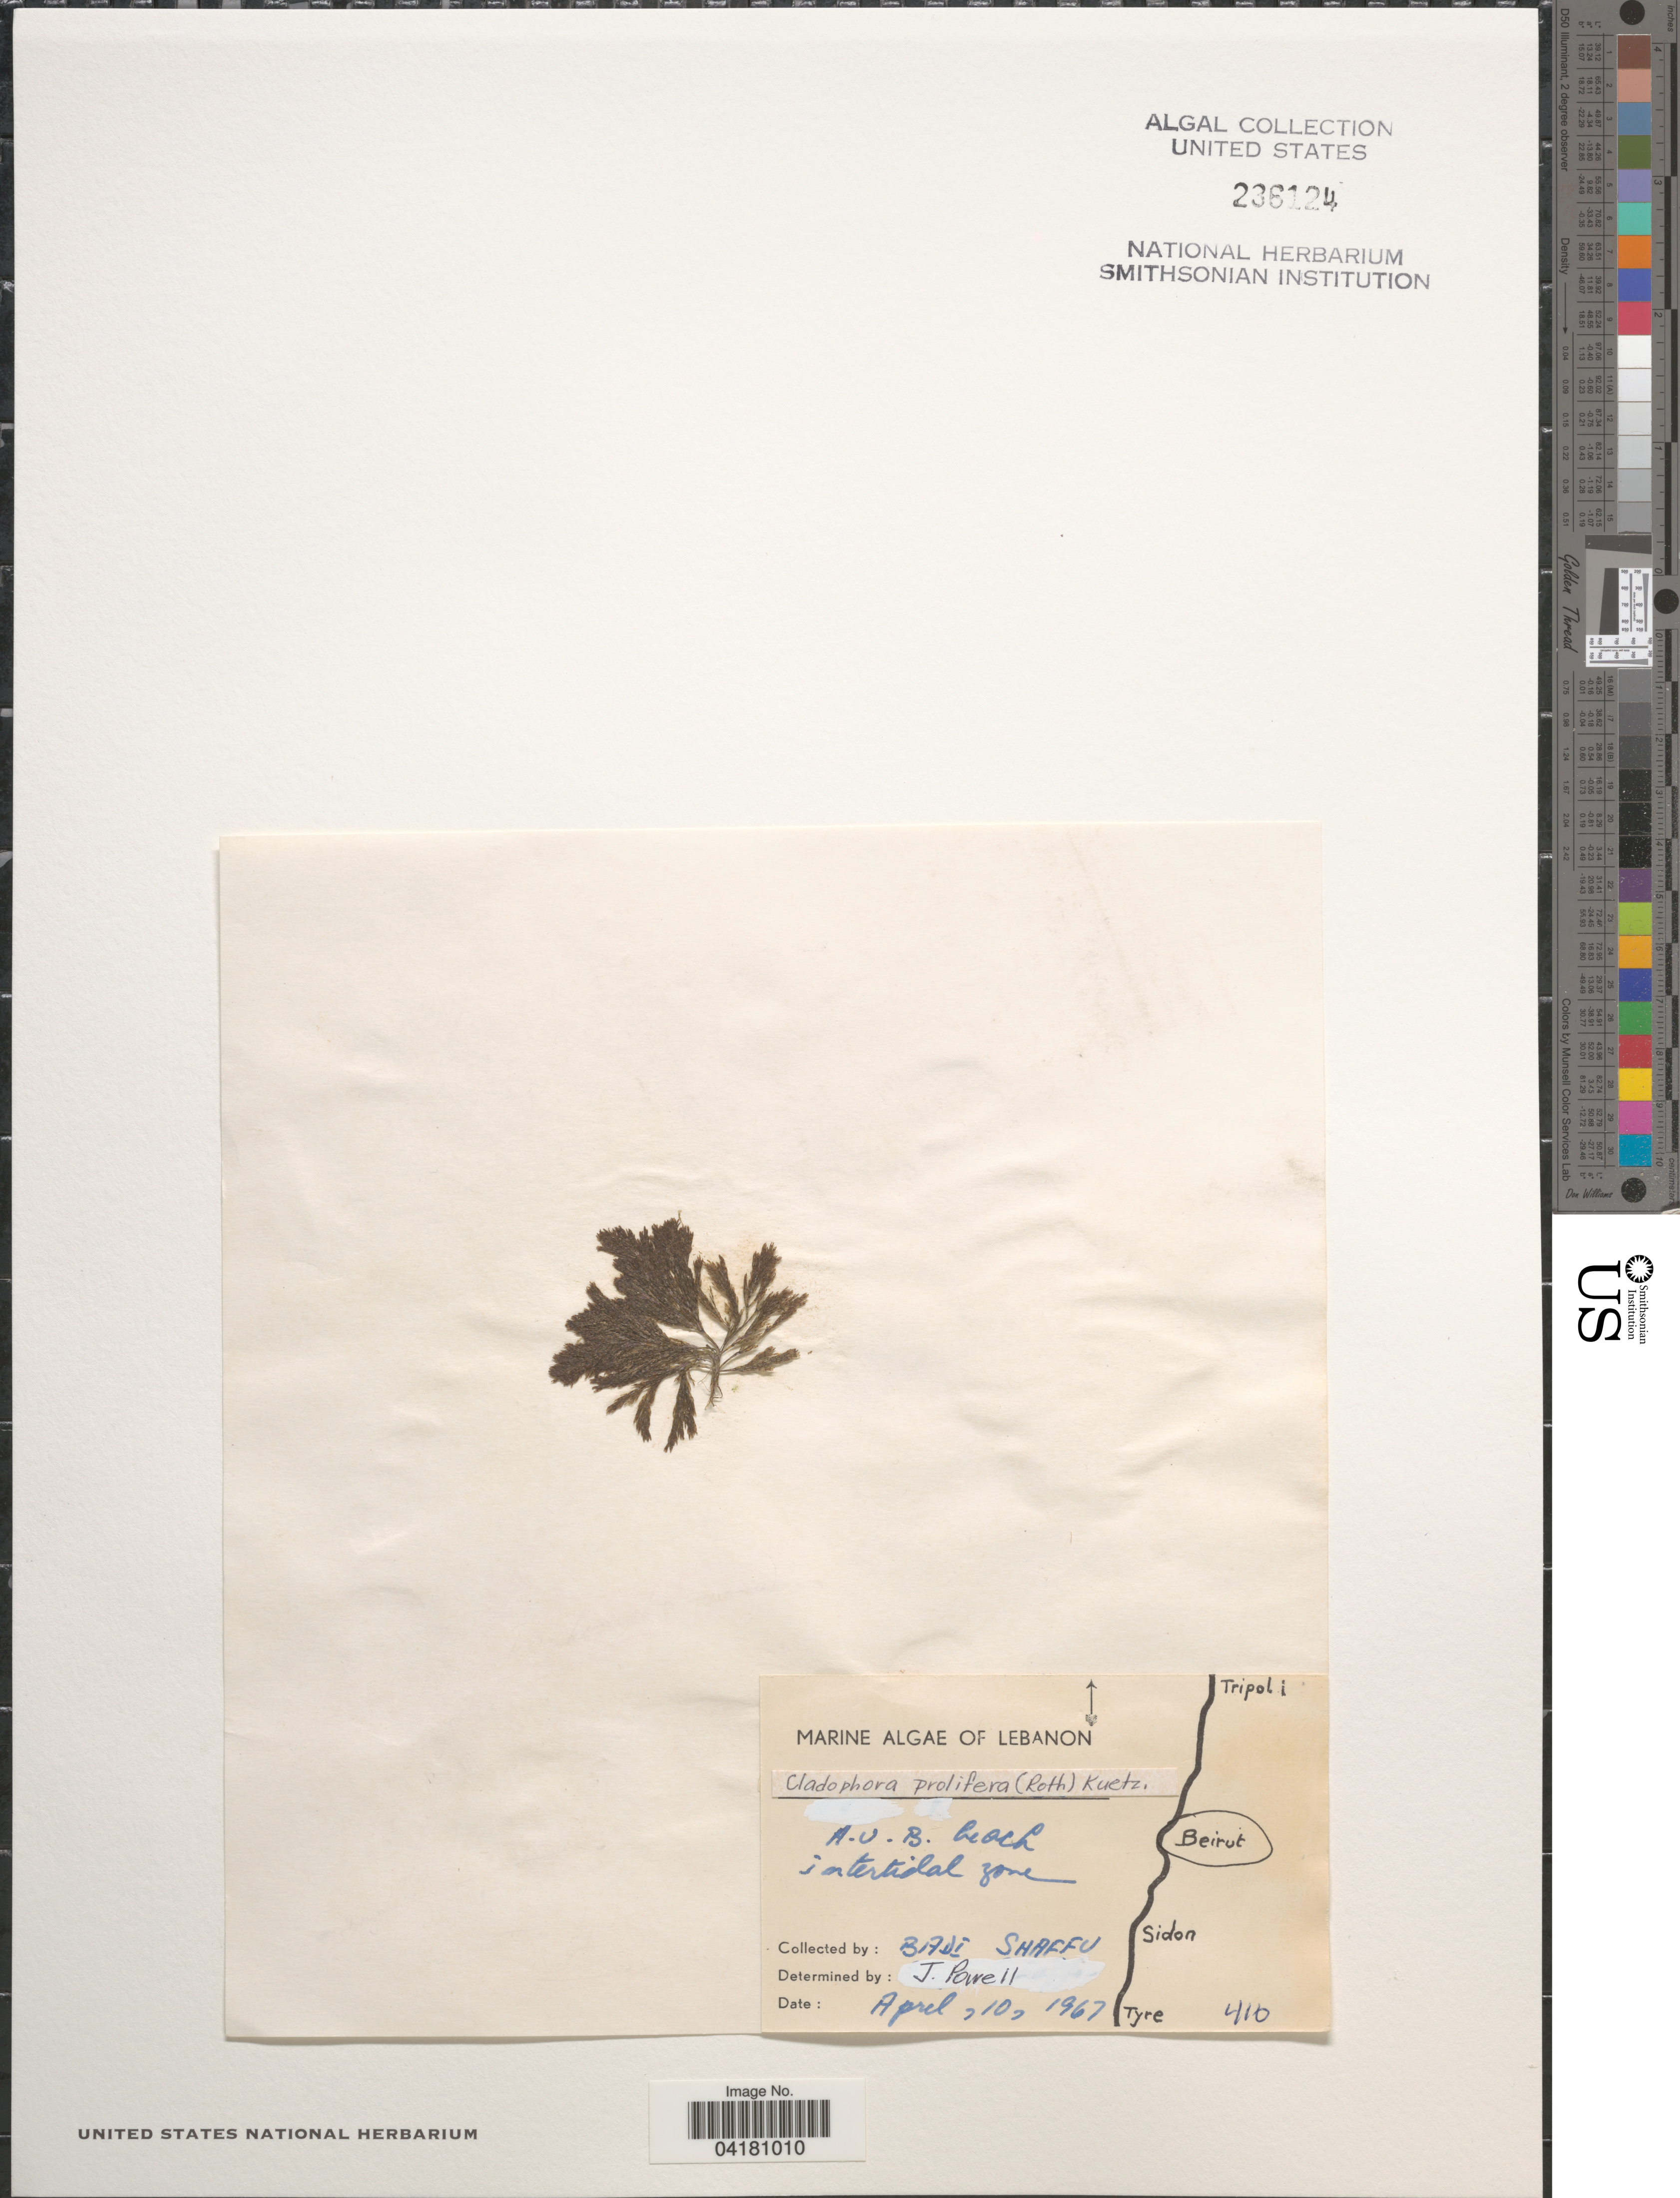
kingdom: Plantae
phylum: Chlorophyta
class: Ulvophyceae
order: Cladophorales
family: Cladophoraceae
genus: Cladophora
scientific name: Cladophora prolifera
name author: (Roth) Kütz.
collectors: B. Shaffu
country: Lebanon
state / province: Beyrouth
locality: Beirut. A.U.B Beach intertidal zone.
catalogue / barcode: US 236124